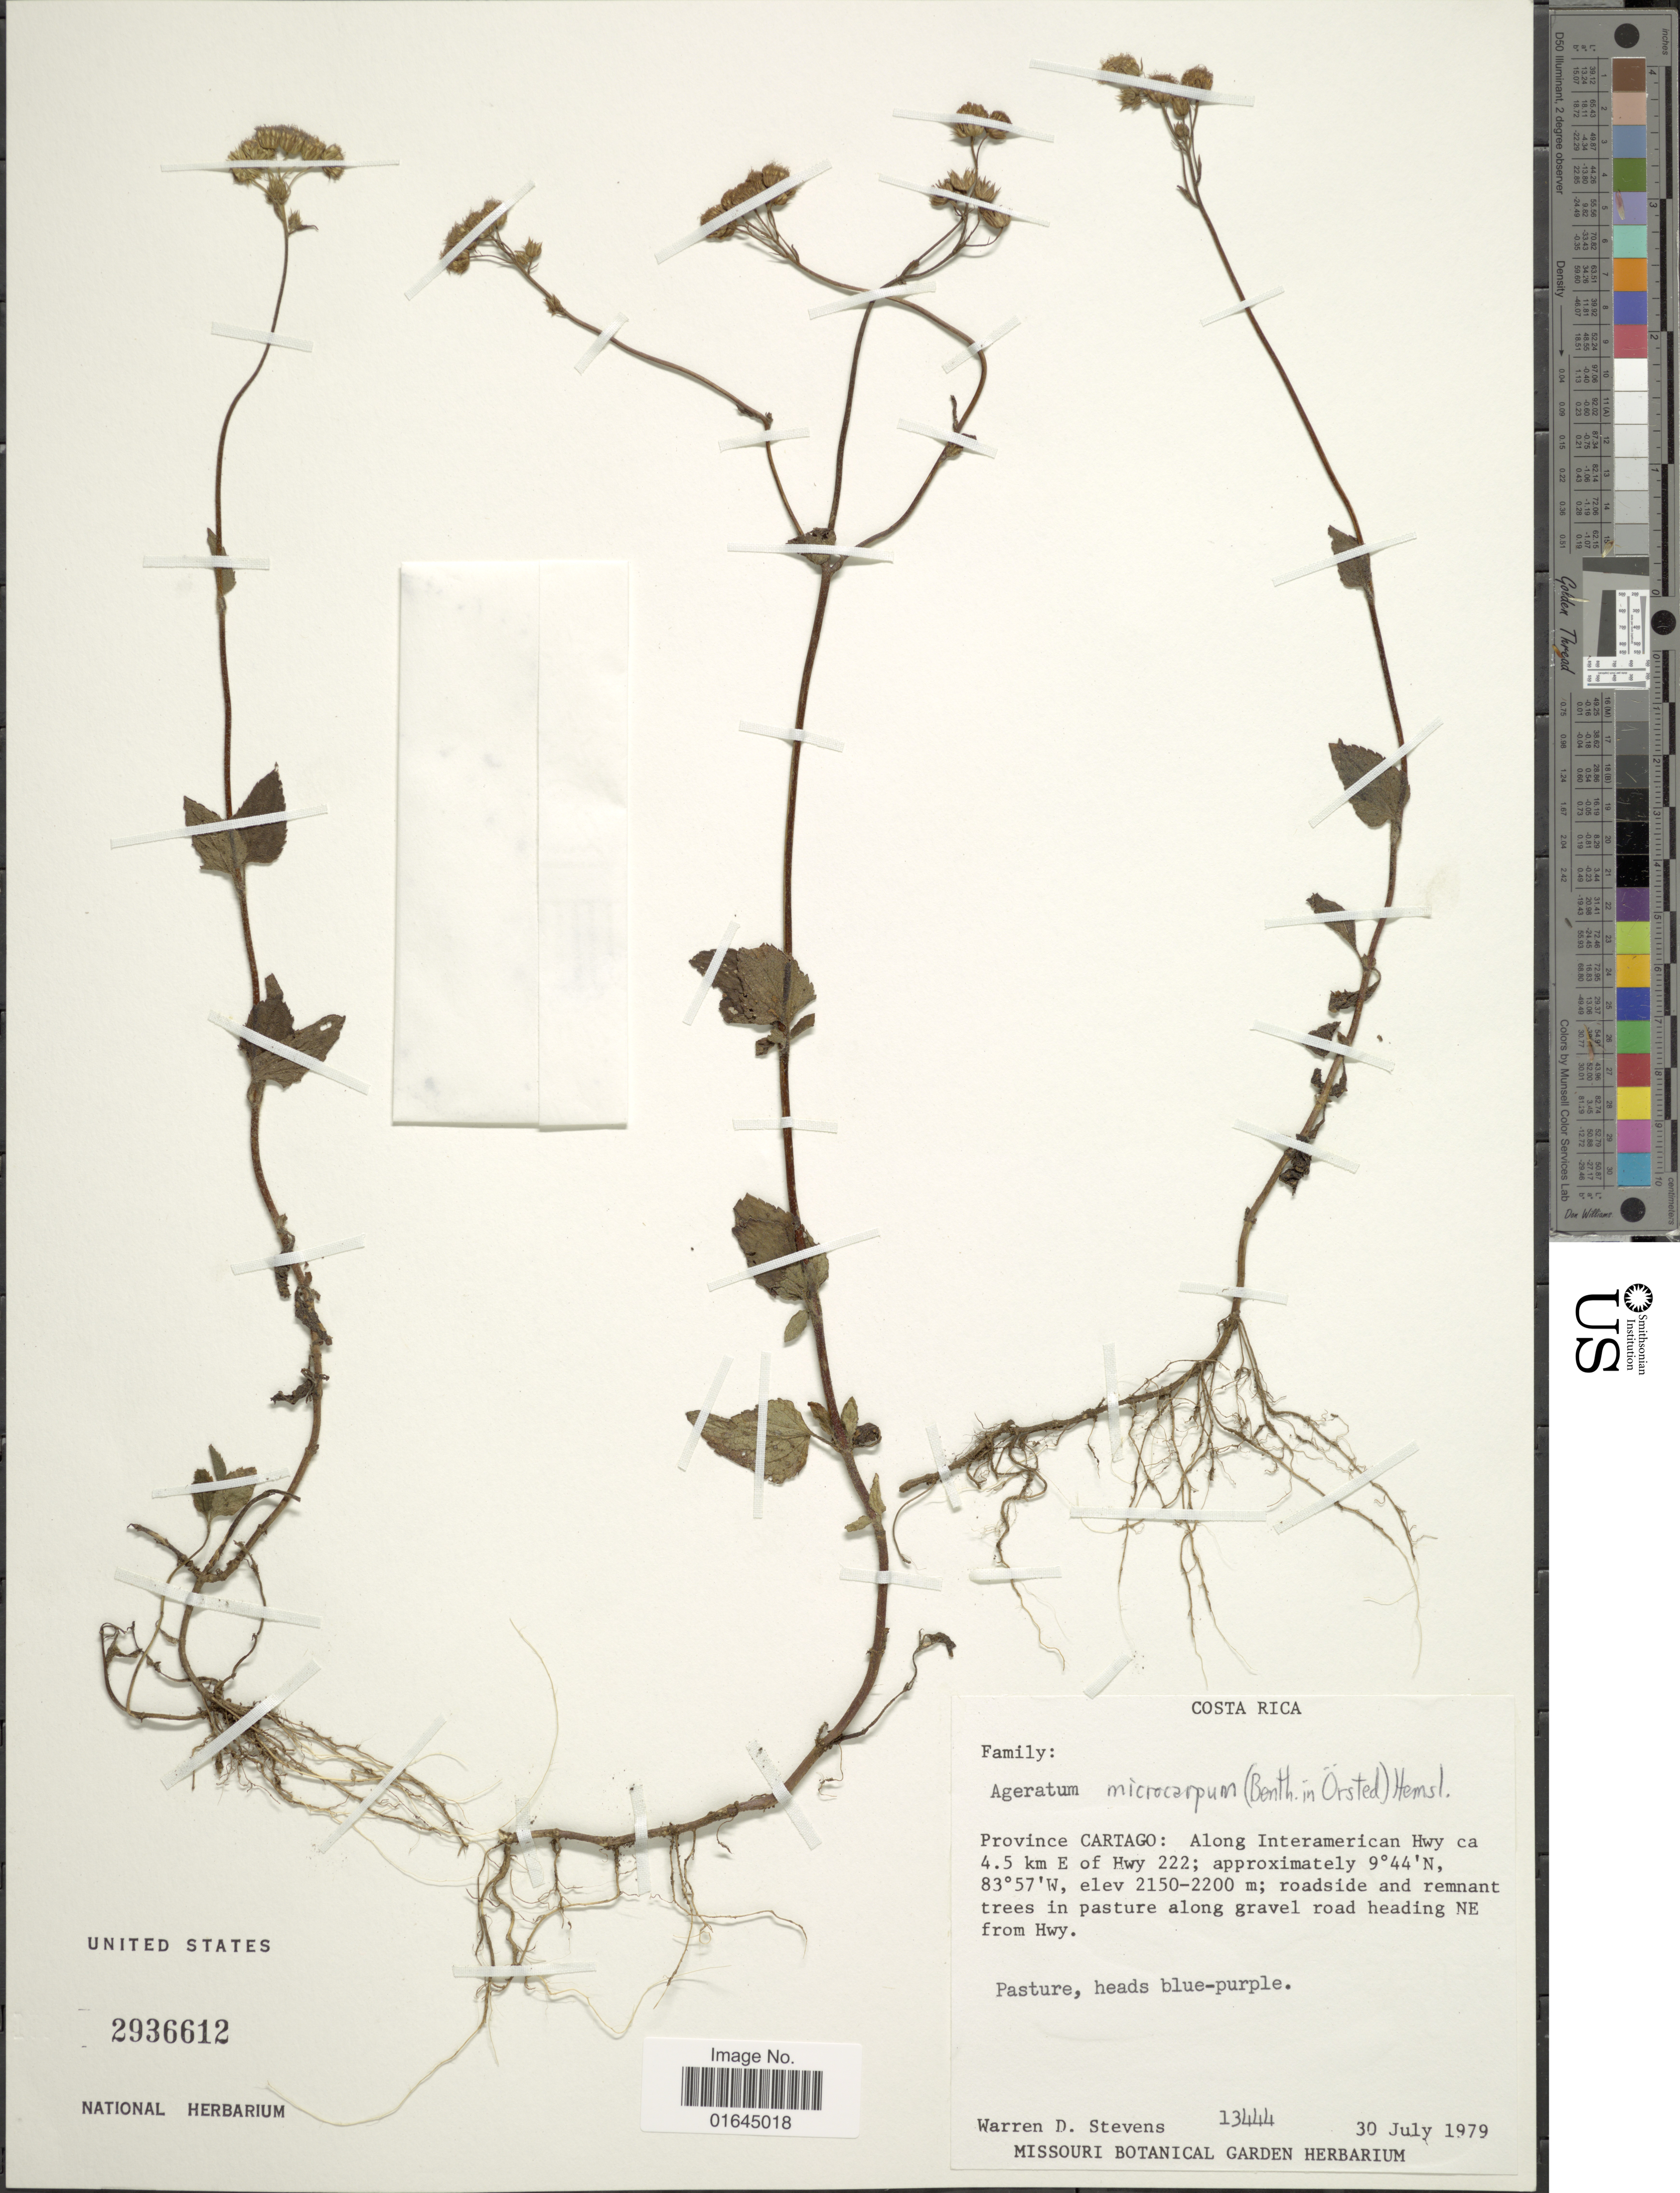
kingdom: Plantae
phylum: Tracheophyta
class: Magnoliopsida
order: Asterales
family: Asteraceae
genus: Ageratum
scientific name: Ageratum microcarpum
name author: (Benth. ex Oerst.) Hemsl.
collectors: W. D. Stevens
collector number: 1344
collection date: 1979-07-30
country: Costa Rica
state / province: Cartago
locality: Along Interamerican Hwy ca 4.5 km E of Hwy 222; roadside and remnant trees in pasture along gravel road heading NE from Hwy.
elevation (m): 2150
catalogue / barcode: US 2936612